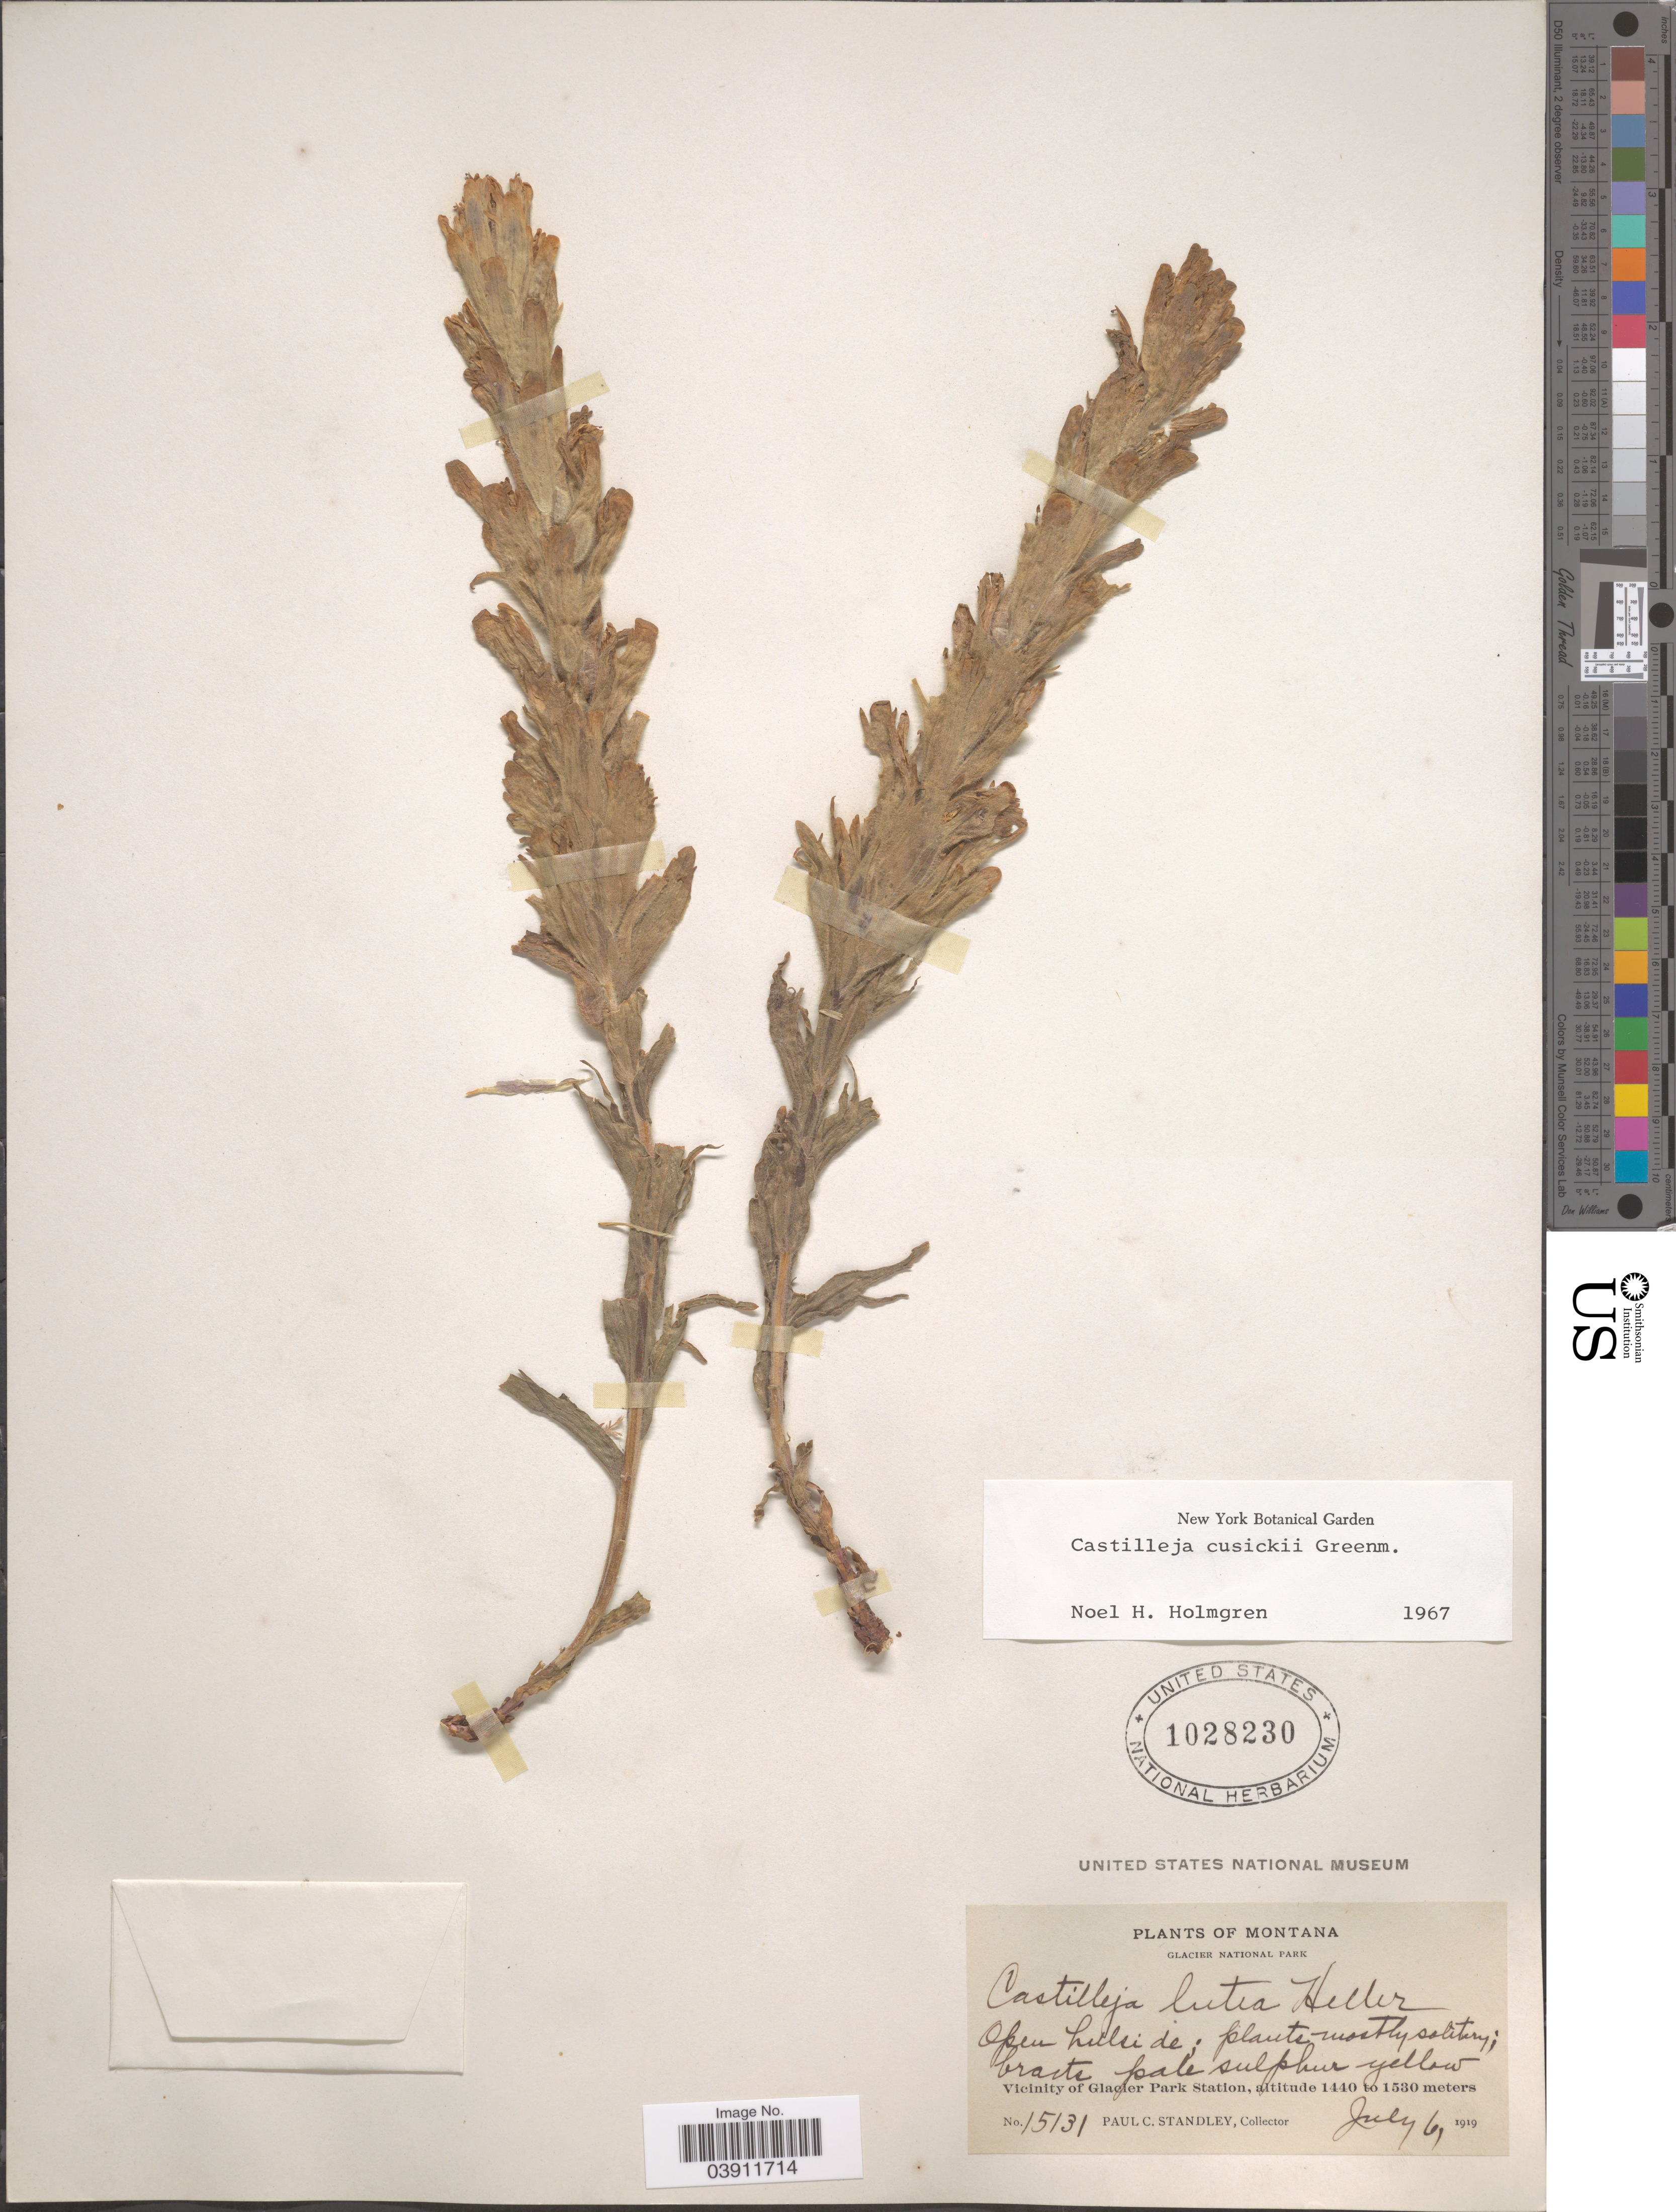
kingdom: Plantae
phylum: Tracheophyta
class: Magnoliopsida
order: Lamiales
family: Orobanchaceae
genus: Castilleja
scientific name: Castilleja cusickii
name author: Greenm.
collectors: P. C. Standley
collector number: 15131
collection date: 1919-07-06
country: United States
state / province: Montana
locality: Glacier National Park. Vicinity of Glacier Park Station.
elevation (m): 1440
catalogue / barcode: US 1028230